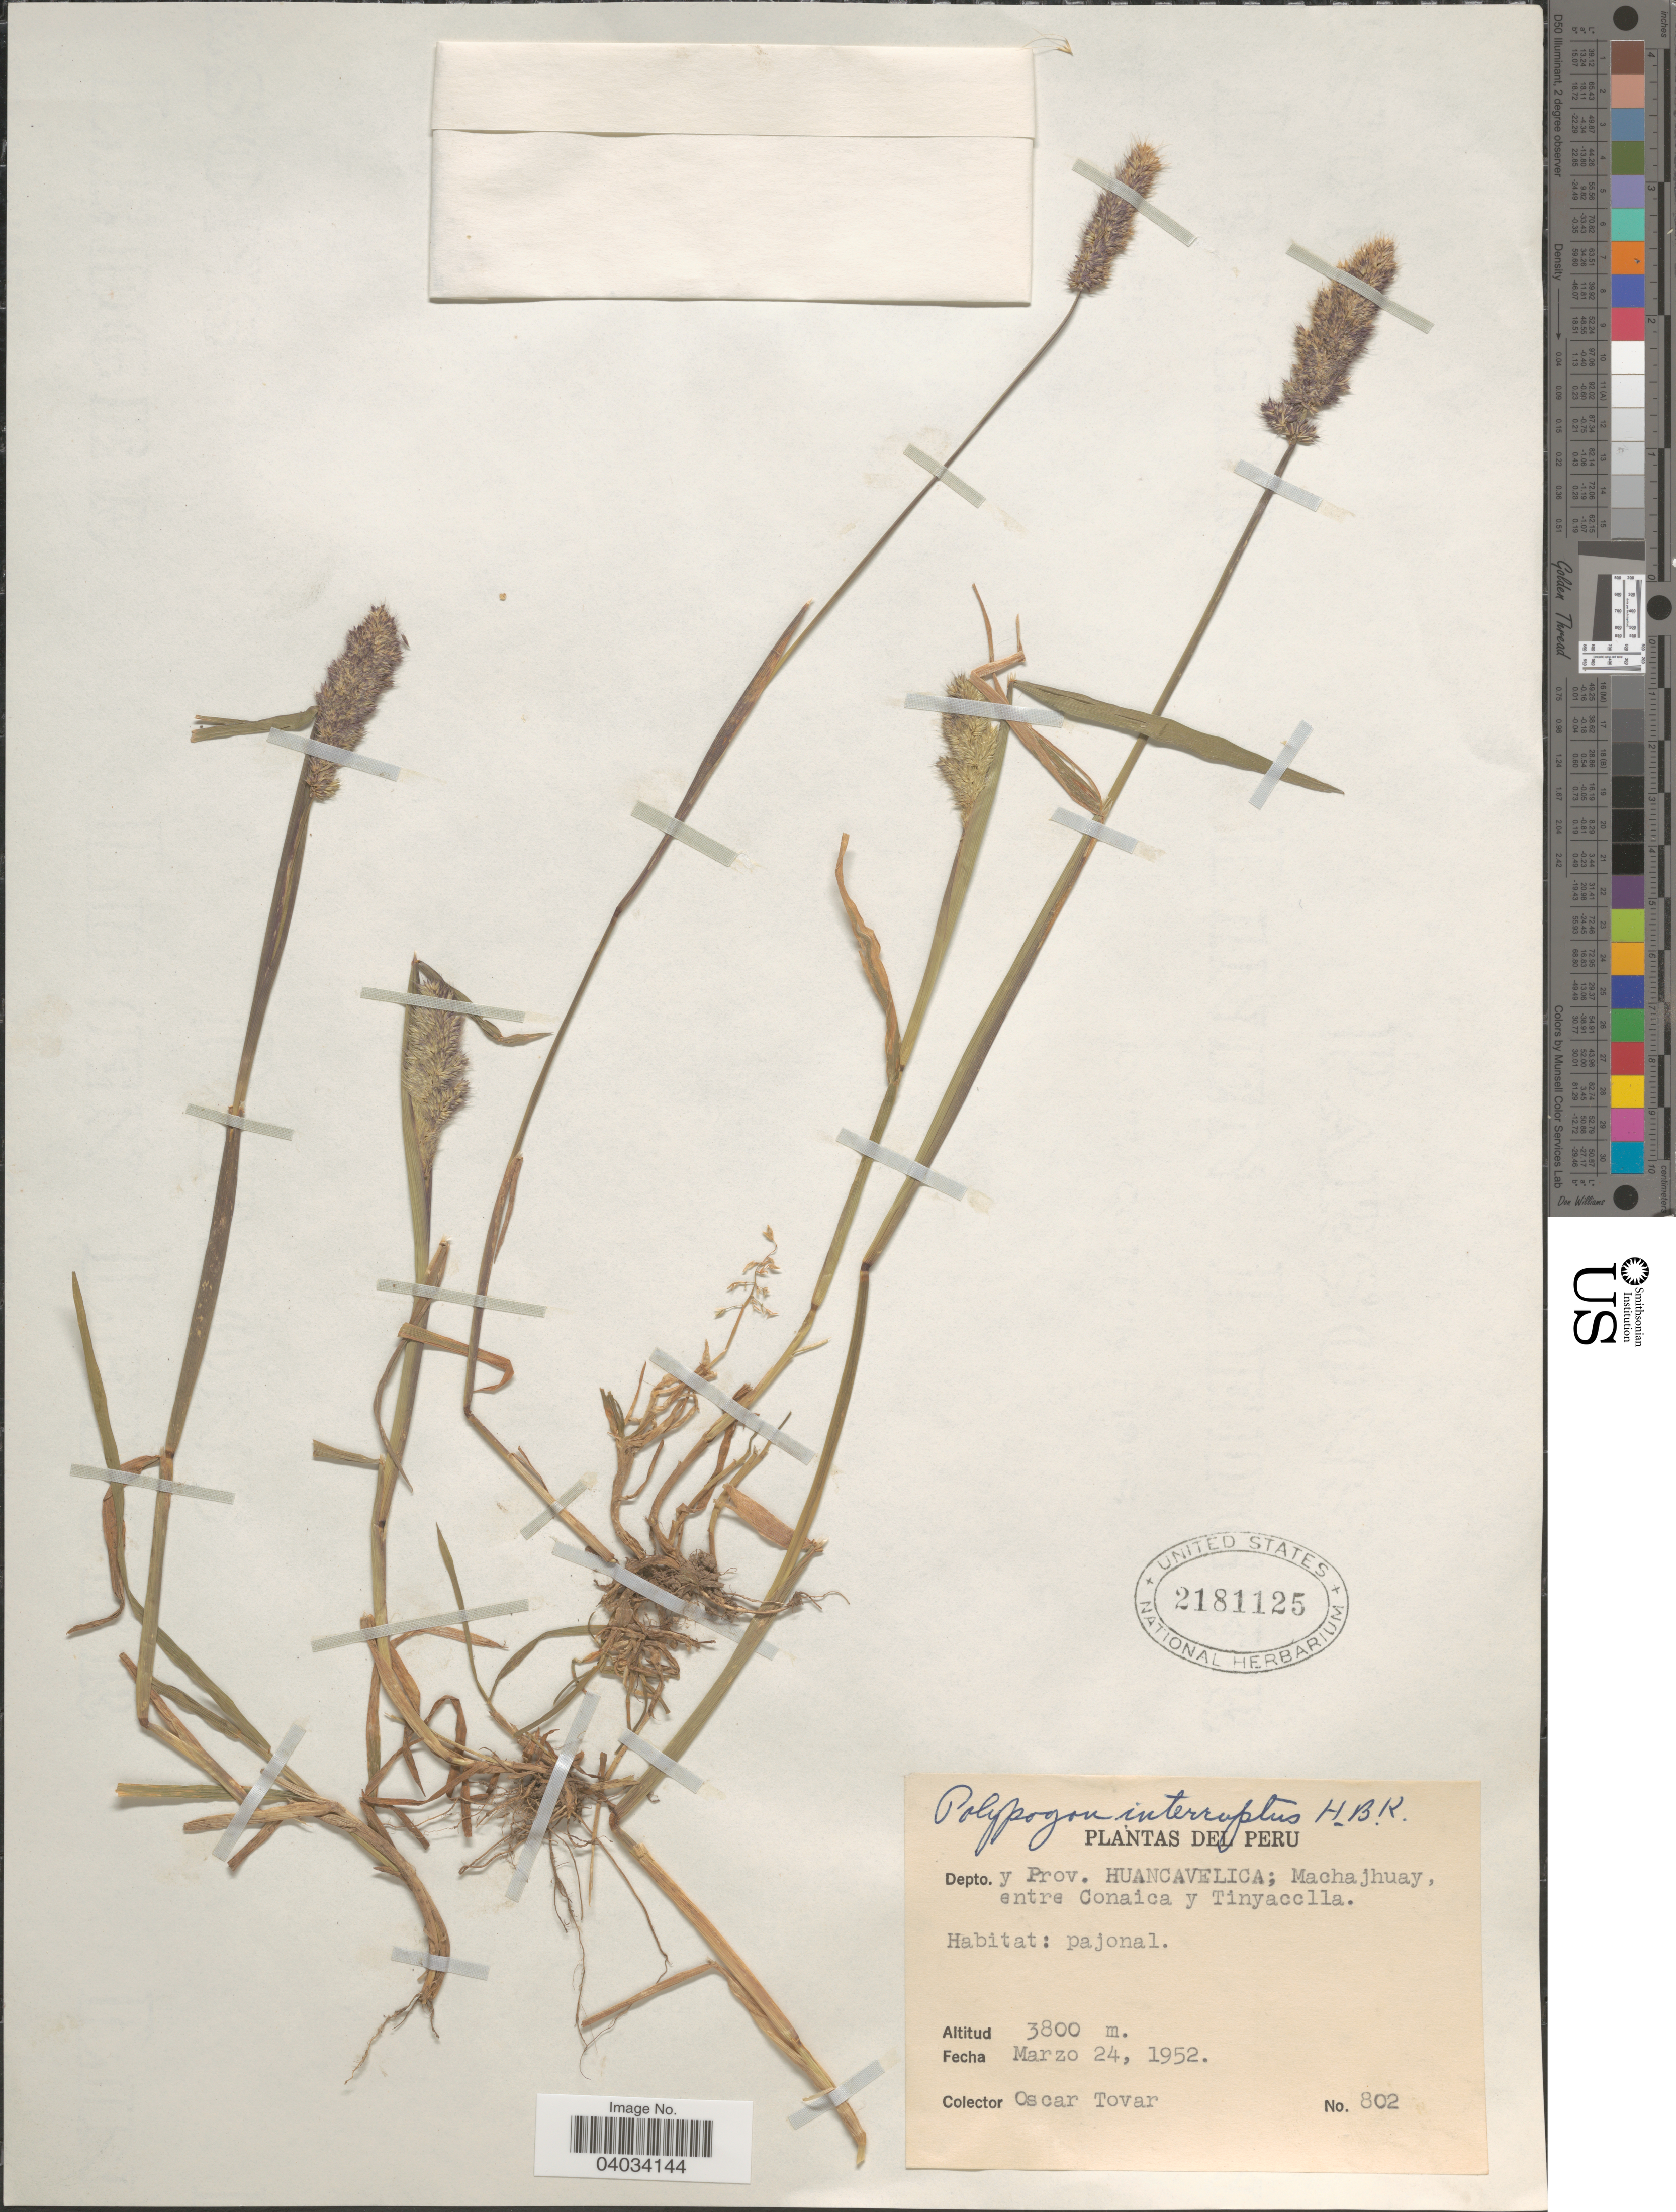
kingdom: Plantae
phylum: Tracheophyta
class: Liliopsida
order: Poales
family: Poaceae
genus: Polypogon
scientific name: Polypogon interruptus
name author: Kunth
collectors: Ó. Tovar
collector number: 802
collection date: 1952-03-24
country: Peru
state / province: Huancavelica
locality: Depto. y Prov. Huancavelica; Machajhuay, entre Conaica y Tinyacclla.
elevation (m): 3800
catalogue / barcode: US 2181125